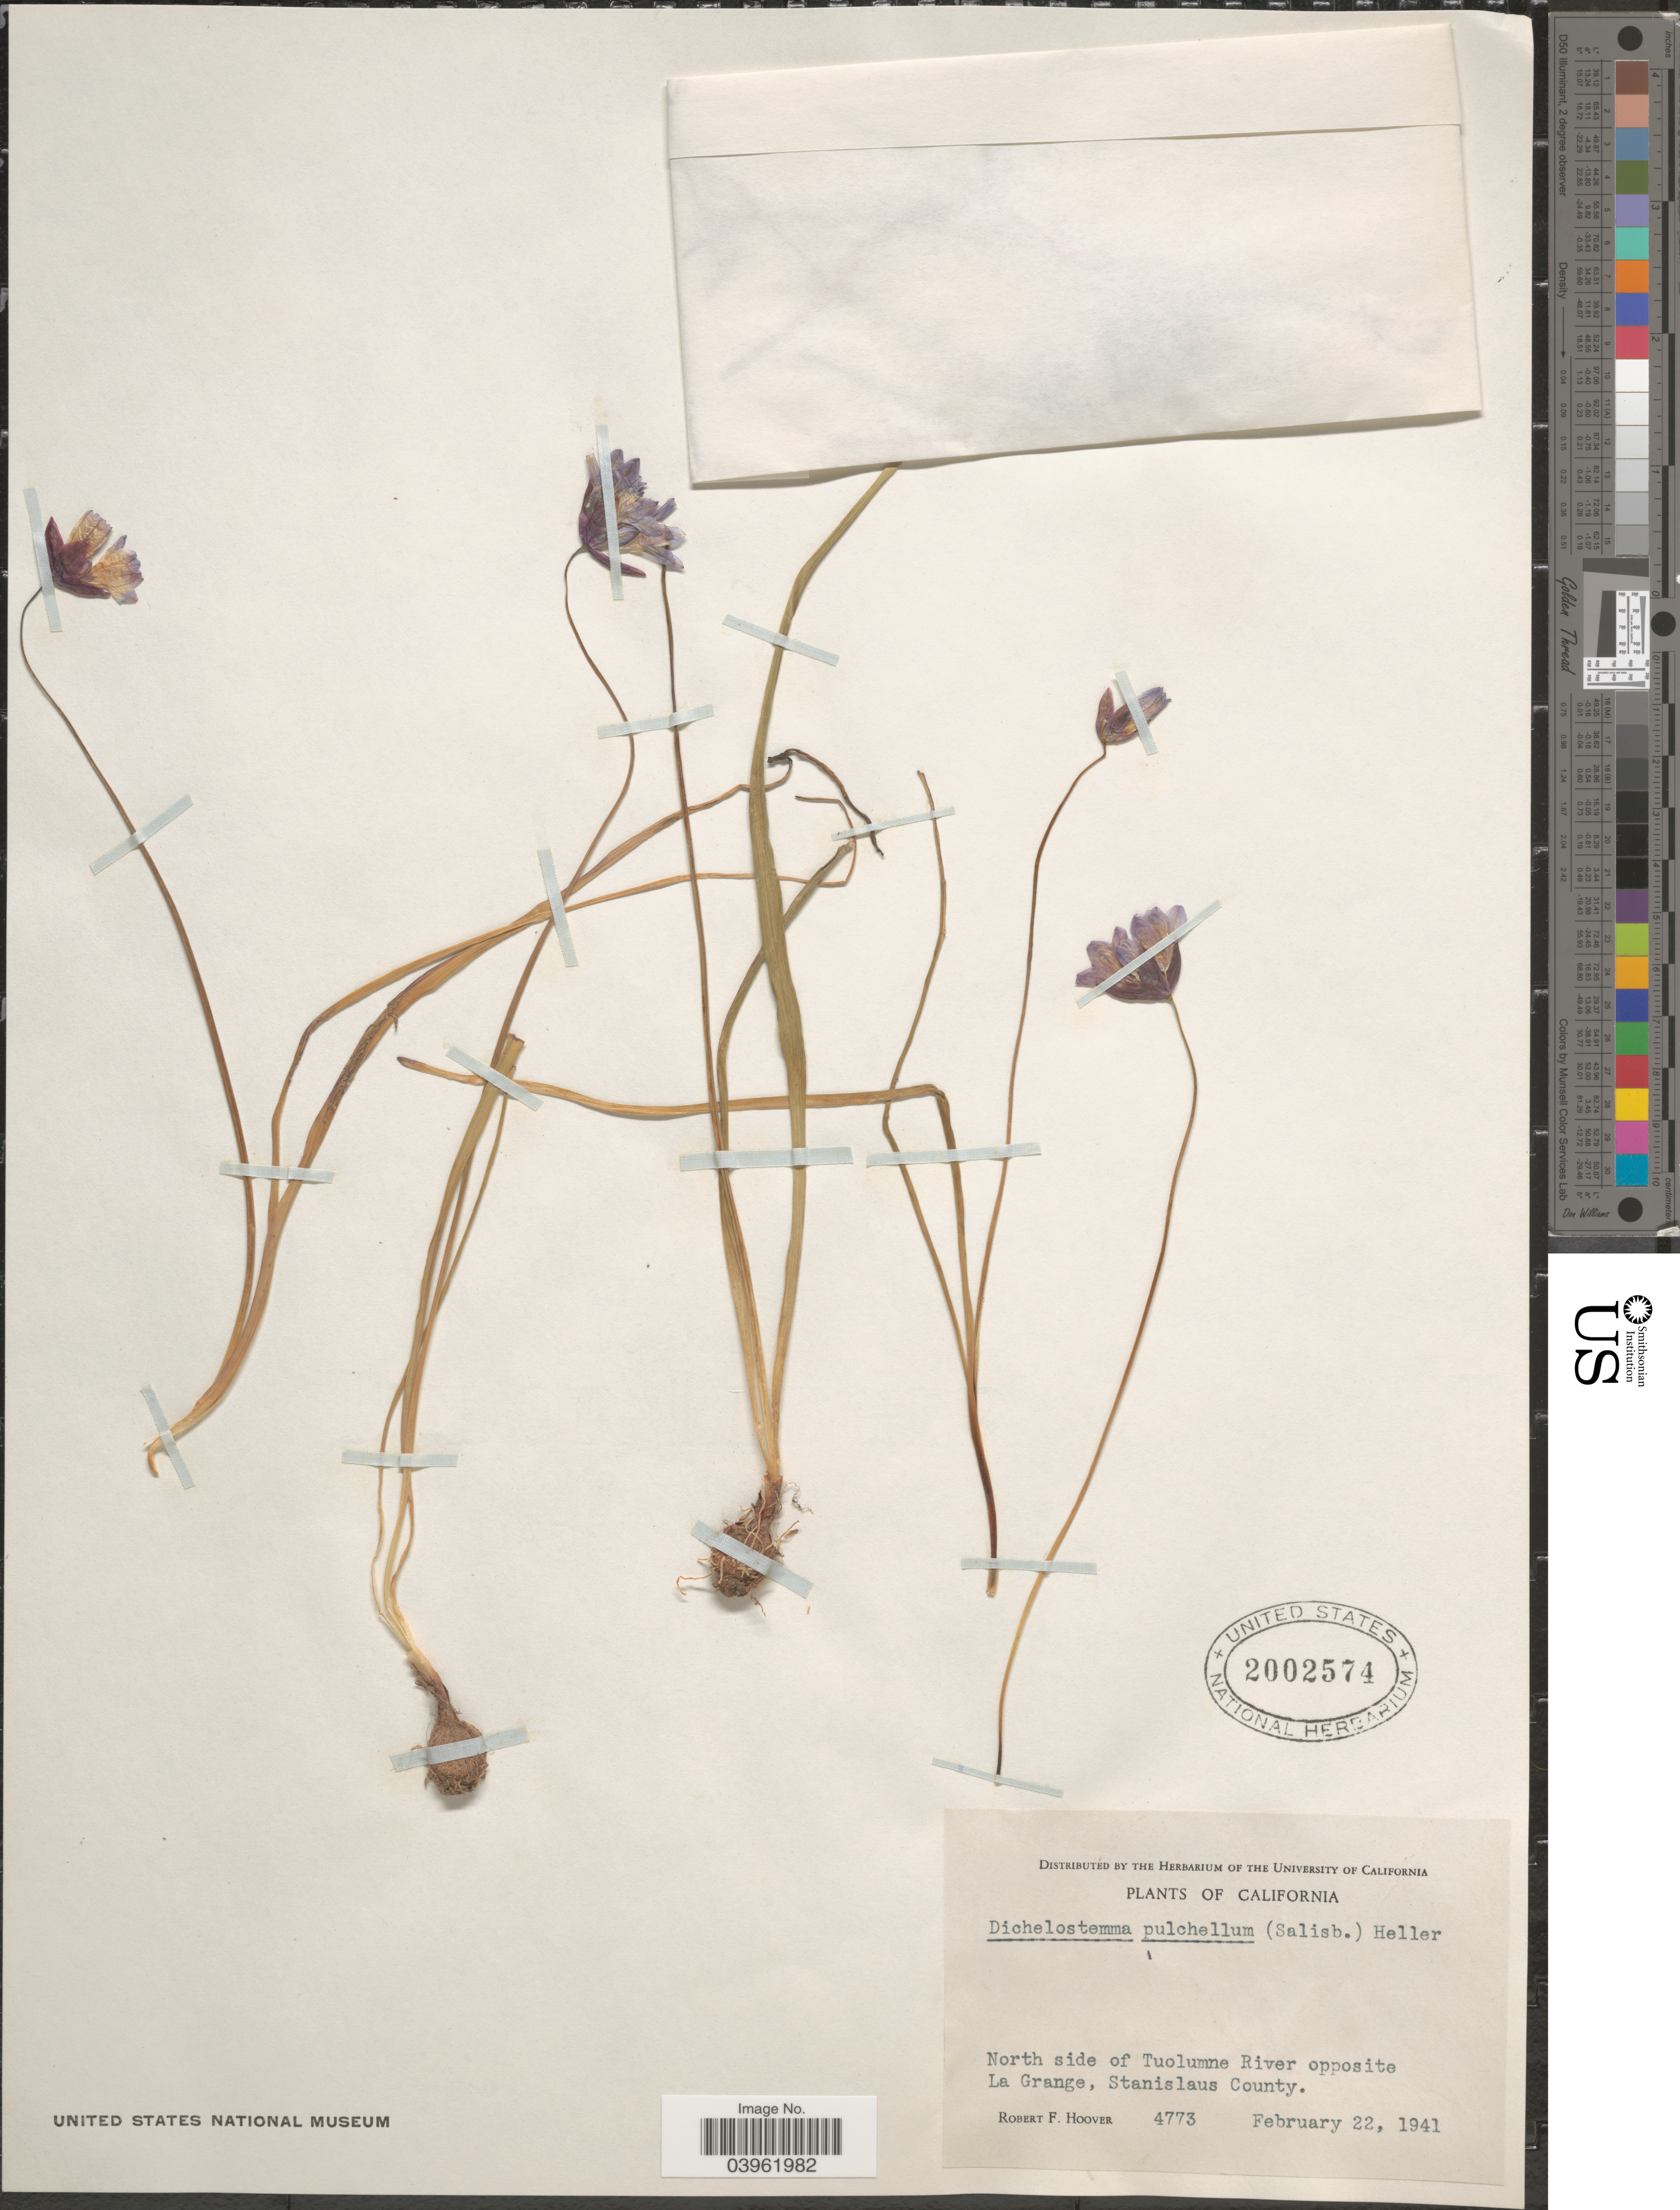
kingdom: Plantae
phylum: Tracheophyta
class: Liliopsida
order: Asparagales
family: Asparagaceae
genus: Dichelostemma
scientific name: Dichelostemma pulchellum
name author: (Salisb.) A. Heller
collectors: R. F. Hoover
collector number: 4773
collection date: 1941-02-22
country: United States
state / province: California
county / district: Stanislaus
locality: North side of Tuolumne River opposite La Grange, Stanislaus County.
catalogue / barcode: US 2002574